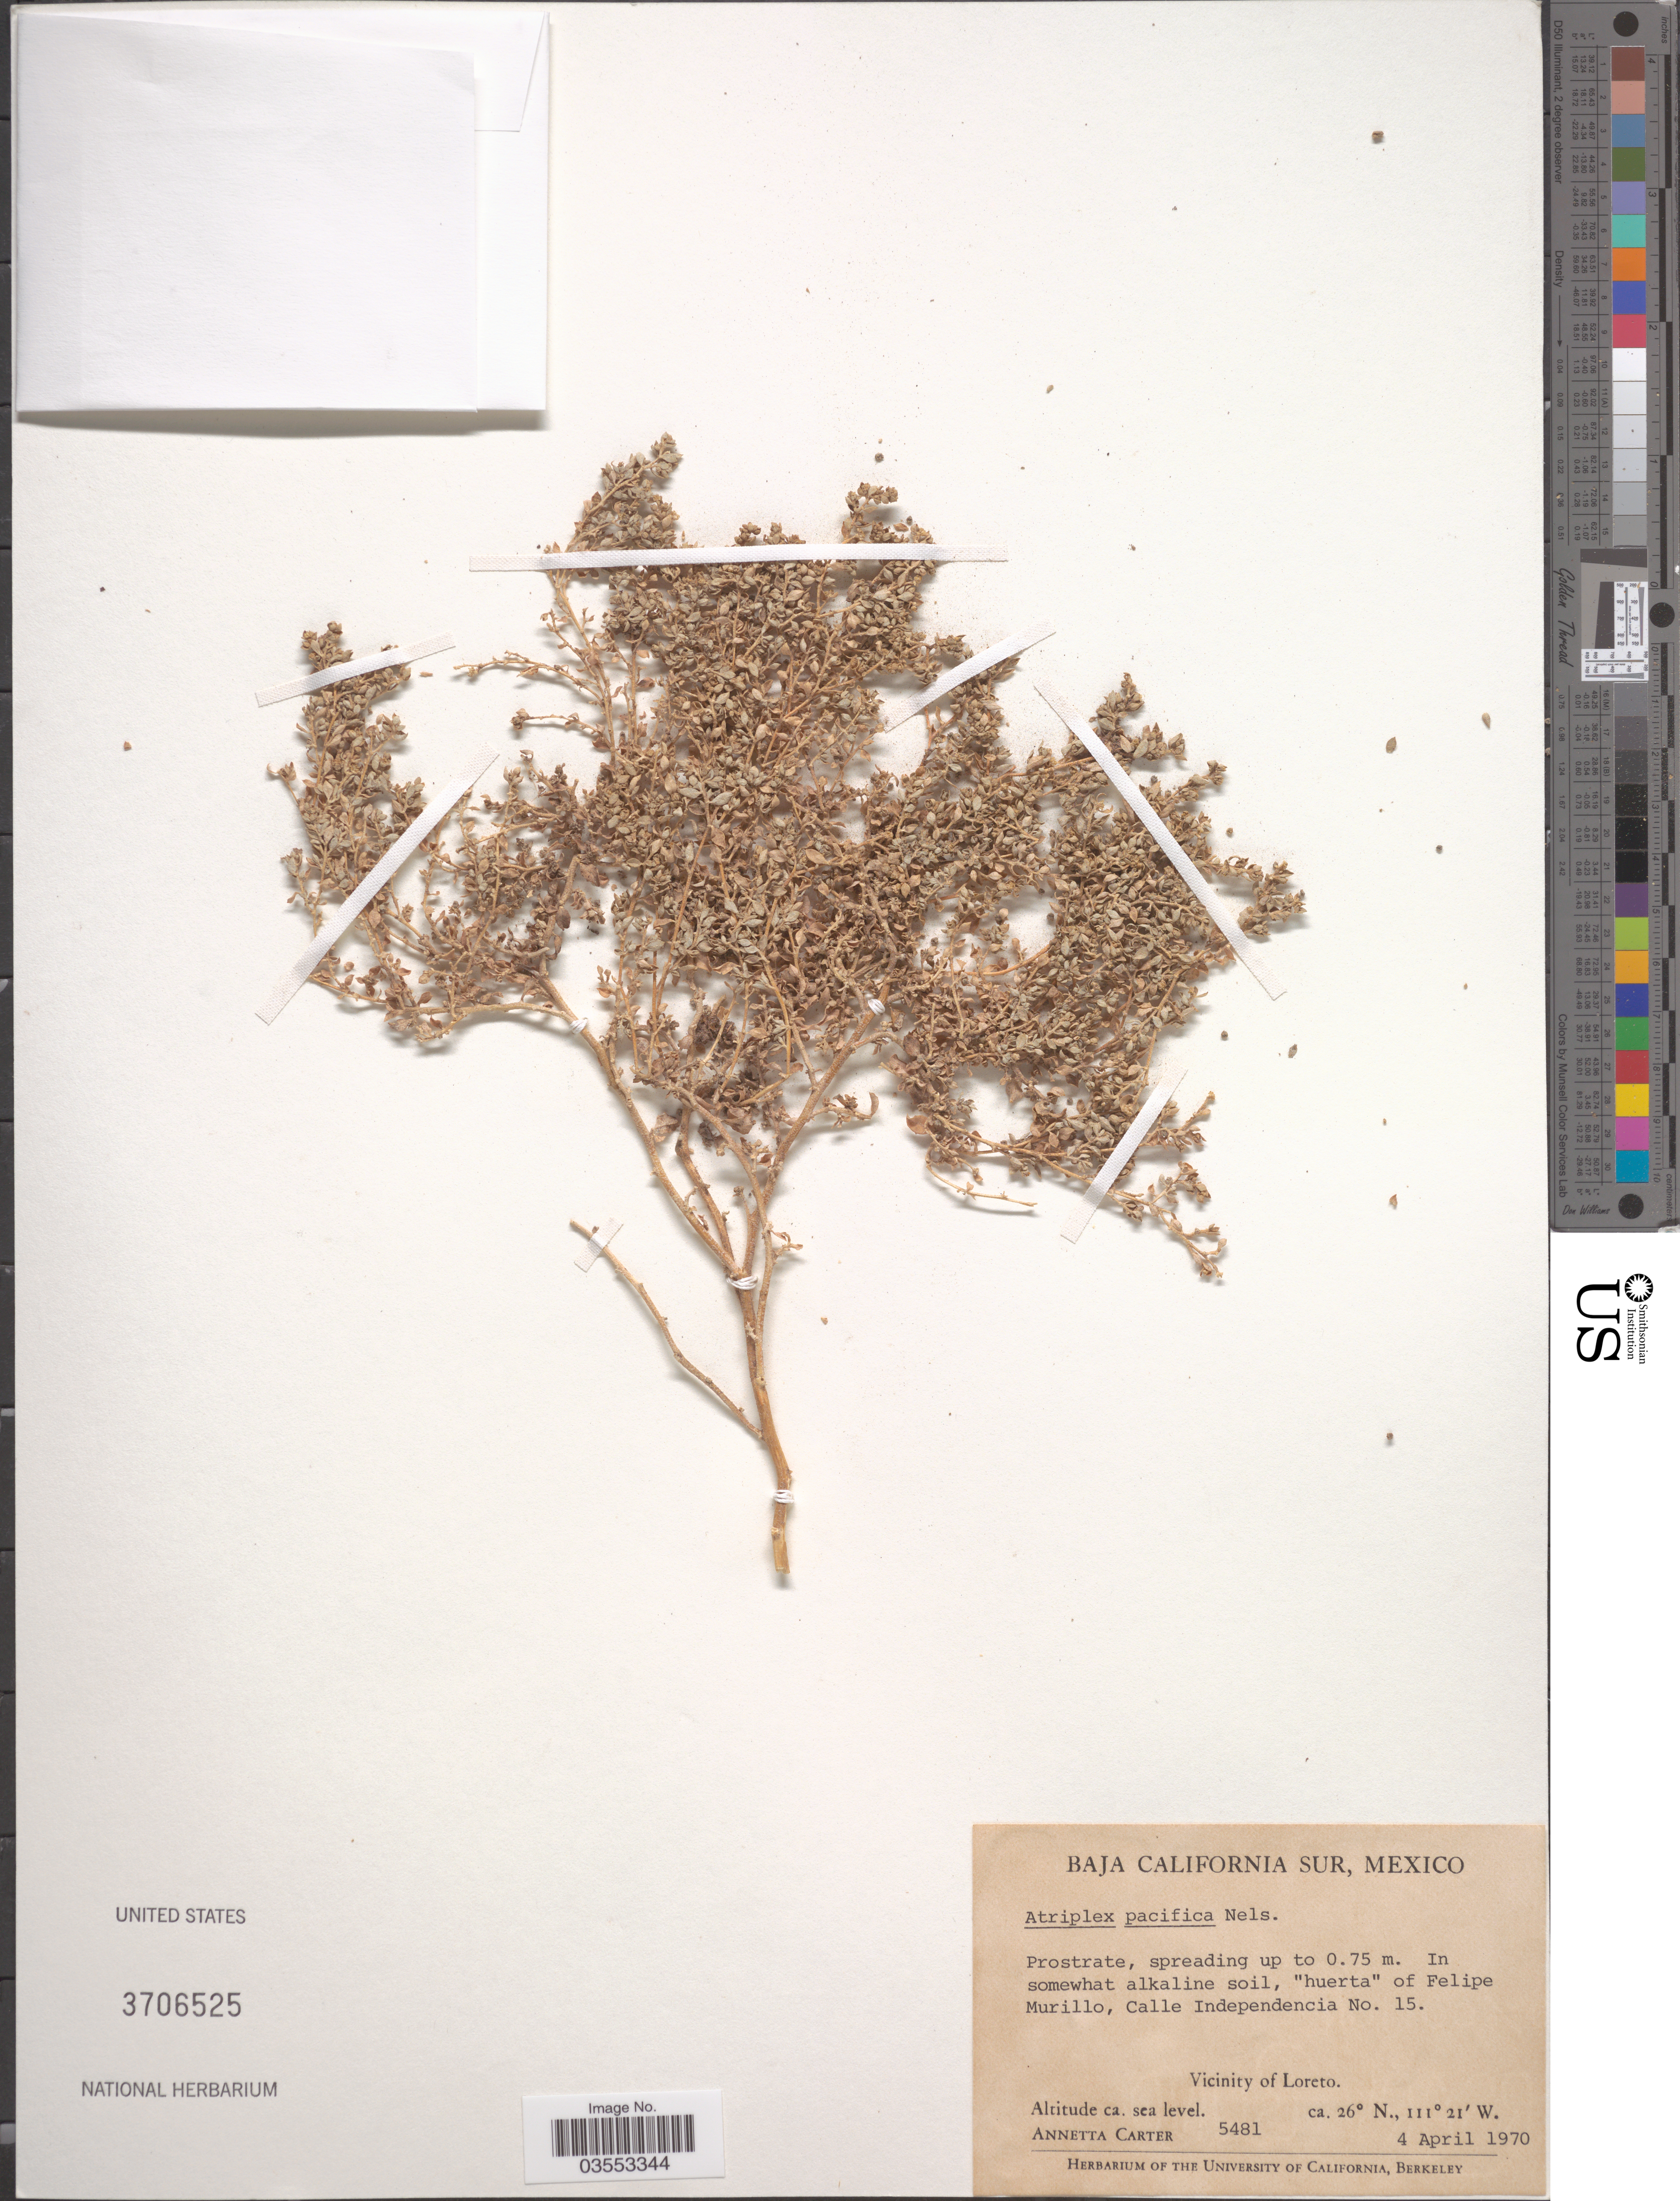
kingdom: Plantae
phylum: Tracheophyta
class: Magnoliopsida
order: Caryophyllales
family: Amaranthaceae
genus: Atriplex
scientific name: Atriplex pacifica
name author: A. Nelson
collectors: A. Carter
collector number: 5481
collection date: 1970-04-04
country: Mexico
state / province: Baja California Sur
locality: In somewhat alkaline soil, 'huerta' of Felipe Murillo, Calle Independencia No. 15. Vicinity of Loreto.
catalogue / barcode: US 3706525